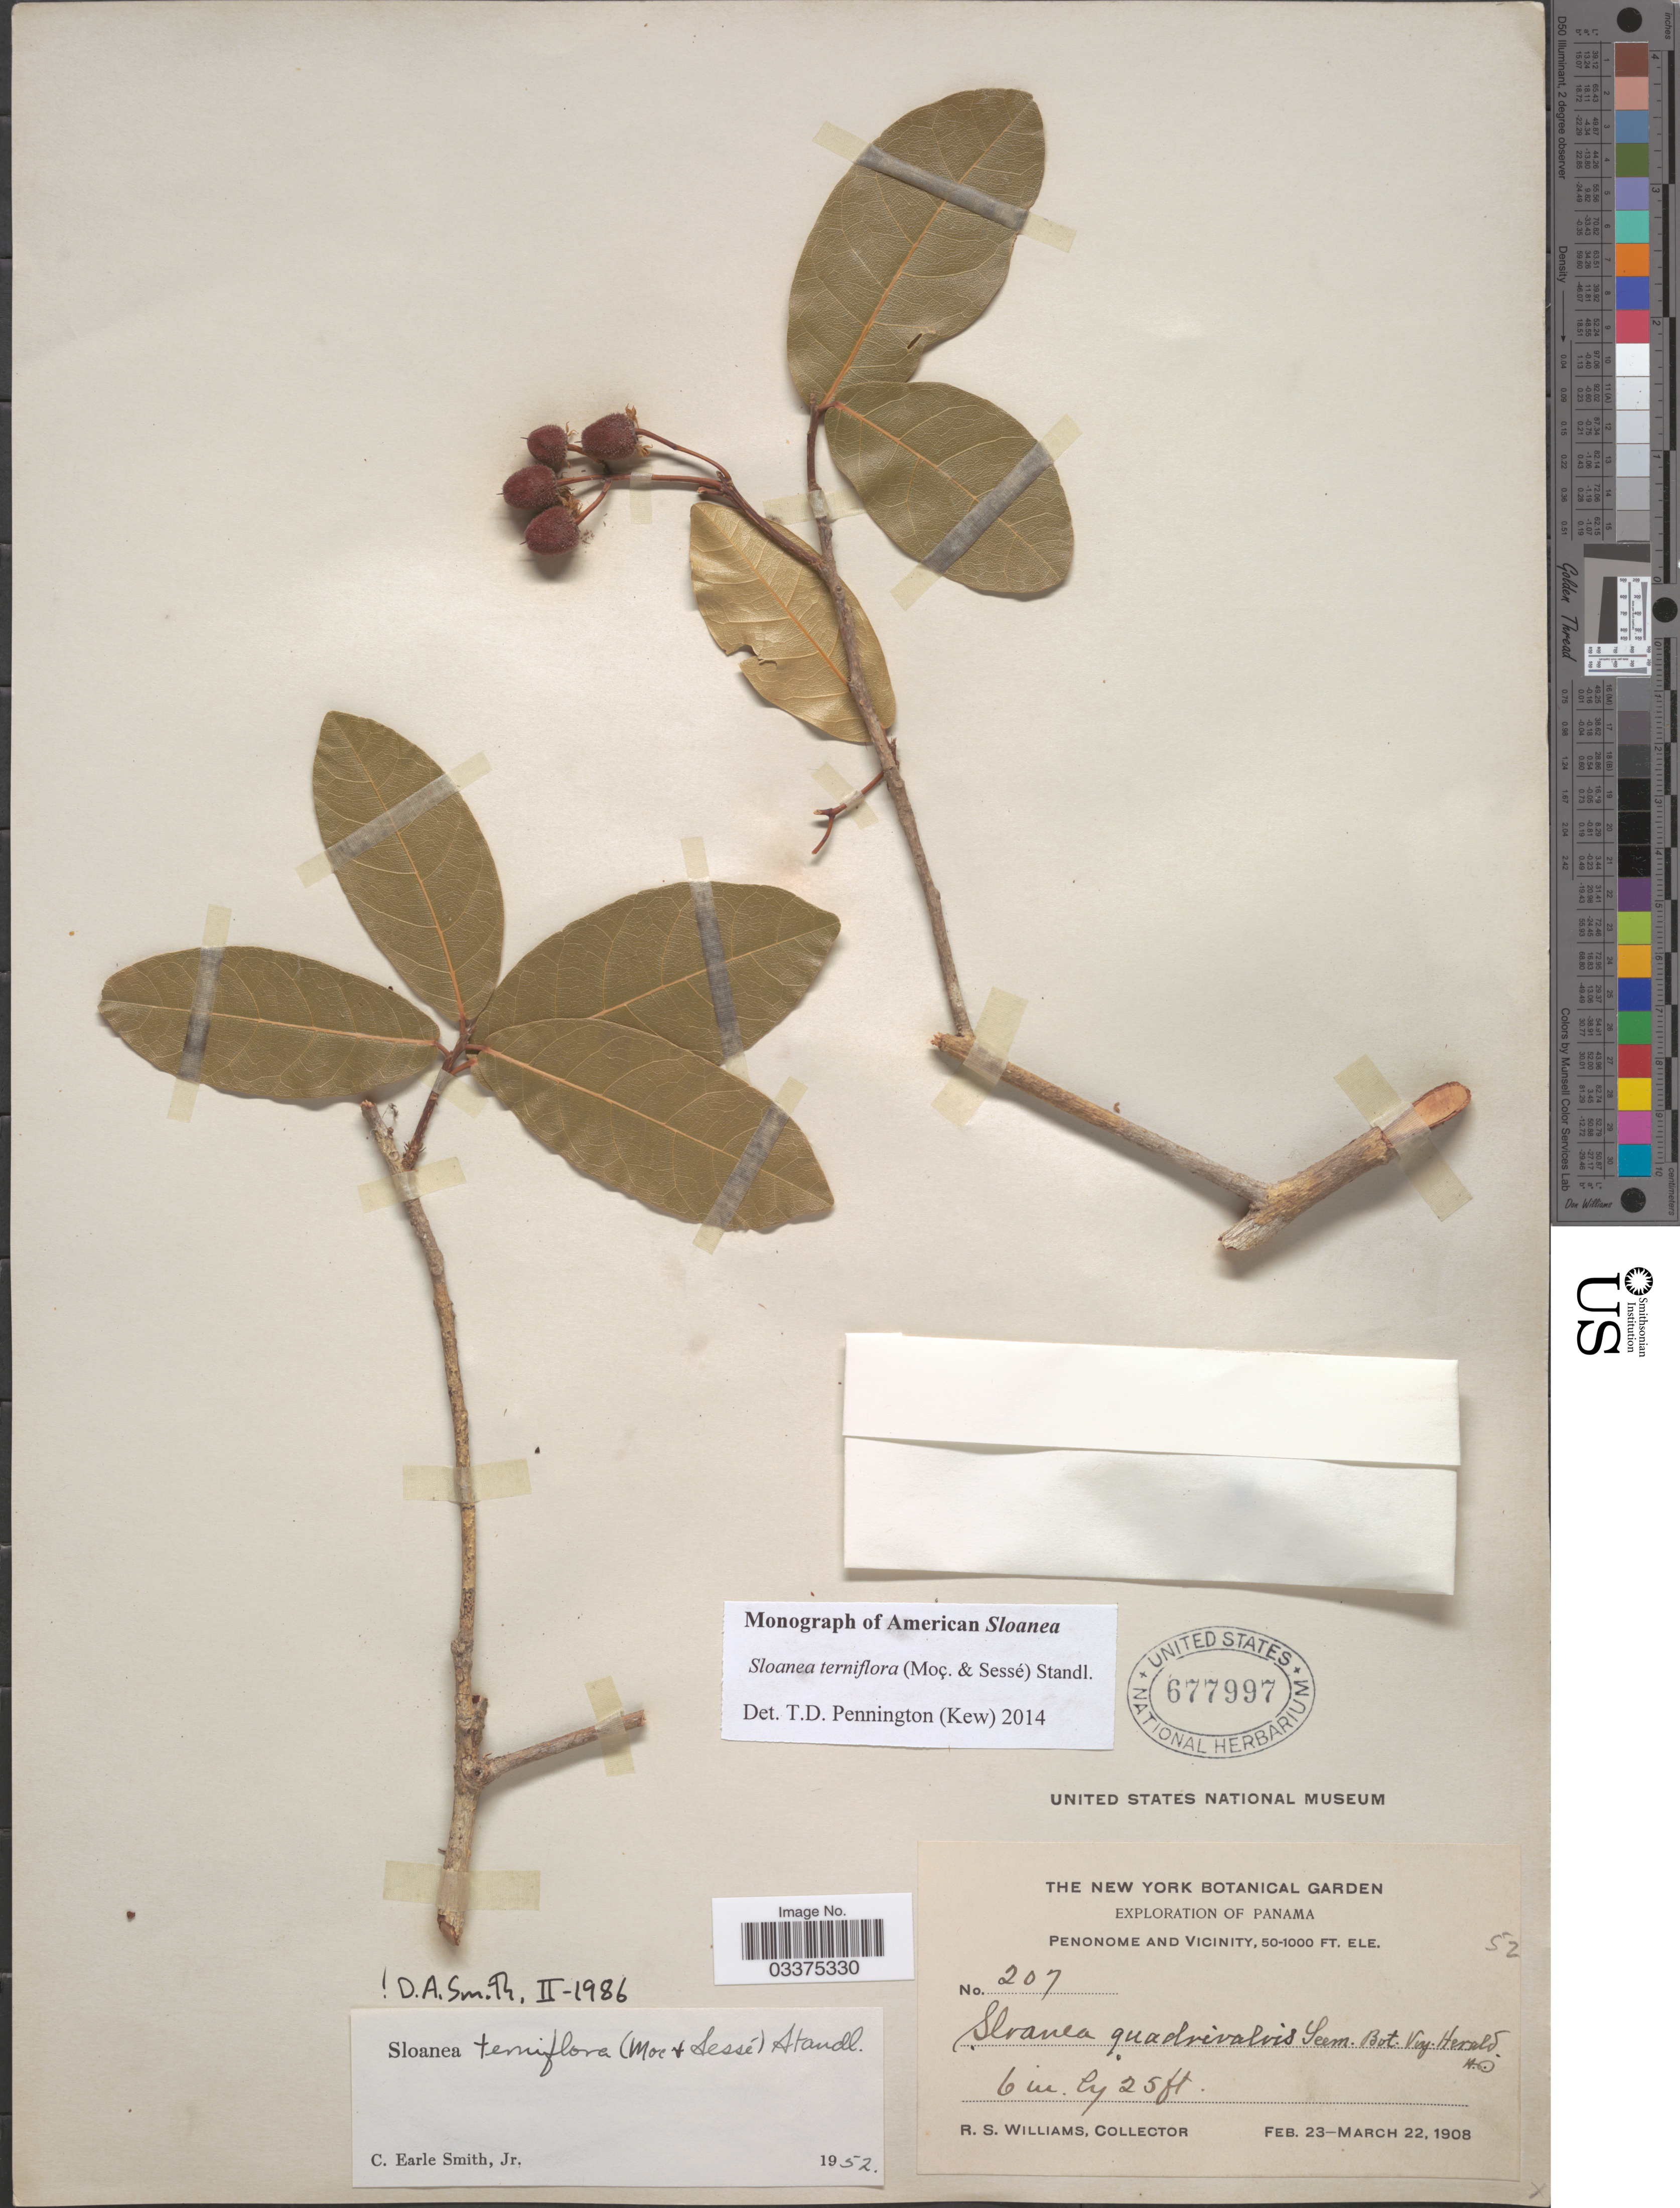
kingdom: Plantae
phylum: Tracheophyta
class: Magnoliopsida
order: Oxalidales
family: Elaeocarpaceae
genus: Sloanea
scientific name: Sloanea terniflora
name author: (Moc. & Sessé ex DC.) Standl.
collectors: R. S. Williams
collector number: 207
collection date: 1908-02-23/1908-03-22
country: Panama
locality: Penonome and Vicinity.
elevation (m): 15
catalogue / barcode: US 677997